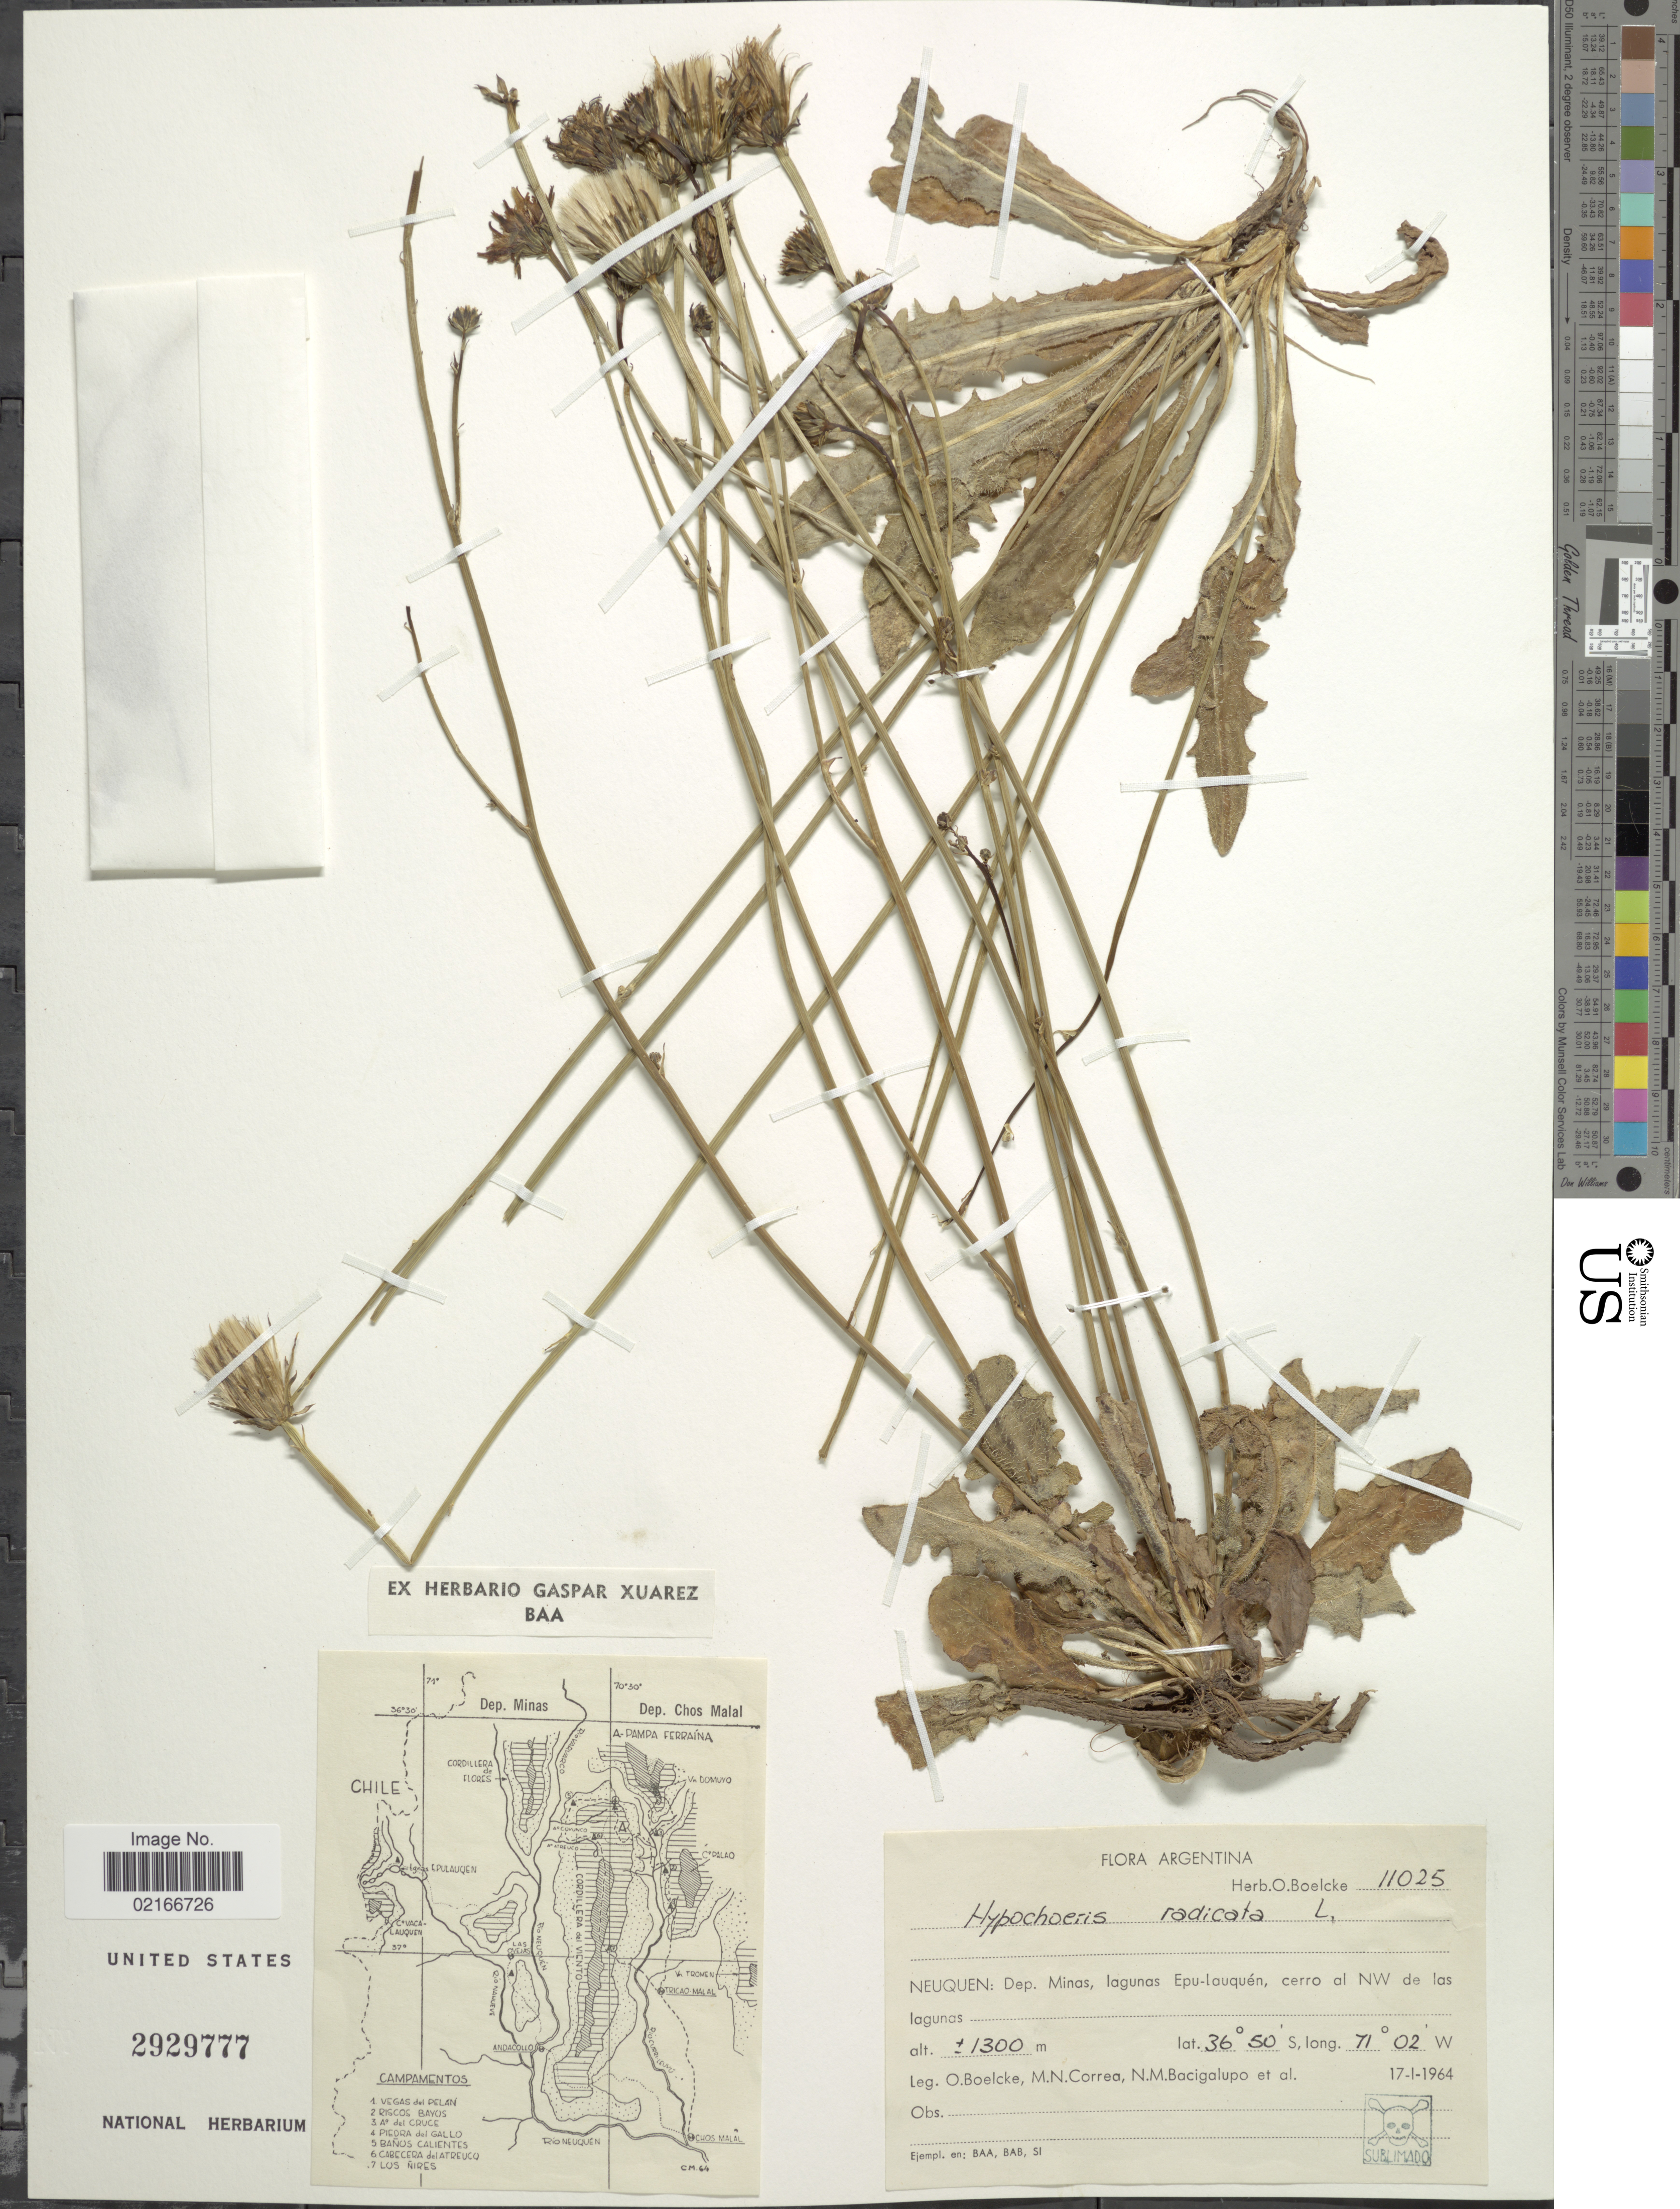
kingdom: Plantae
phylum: Tracheophyta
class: Magnoliopsida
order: Asterales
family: Asteraceae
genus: Hypochaeris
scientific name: Hypochaeris radicata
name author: L.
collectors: O. Boelcke, M. N. Correa, N. M. Bacigalupo & et al.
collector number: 11025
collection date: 1964-01-17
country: Argentina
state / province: Neuquen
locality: Dep. Minas, lagunas Epu-Lauquén, cerro al NW de las lagunas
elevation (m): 1300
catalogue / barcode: US 2929777